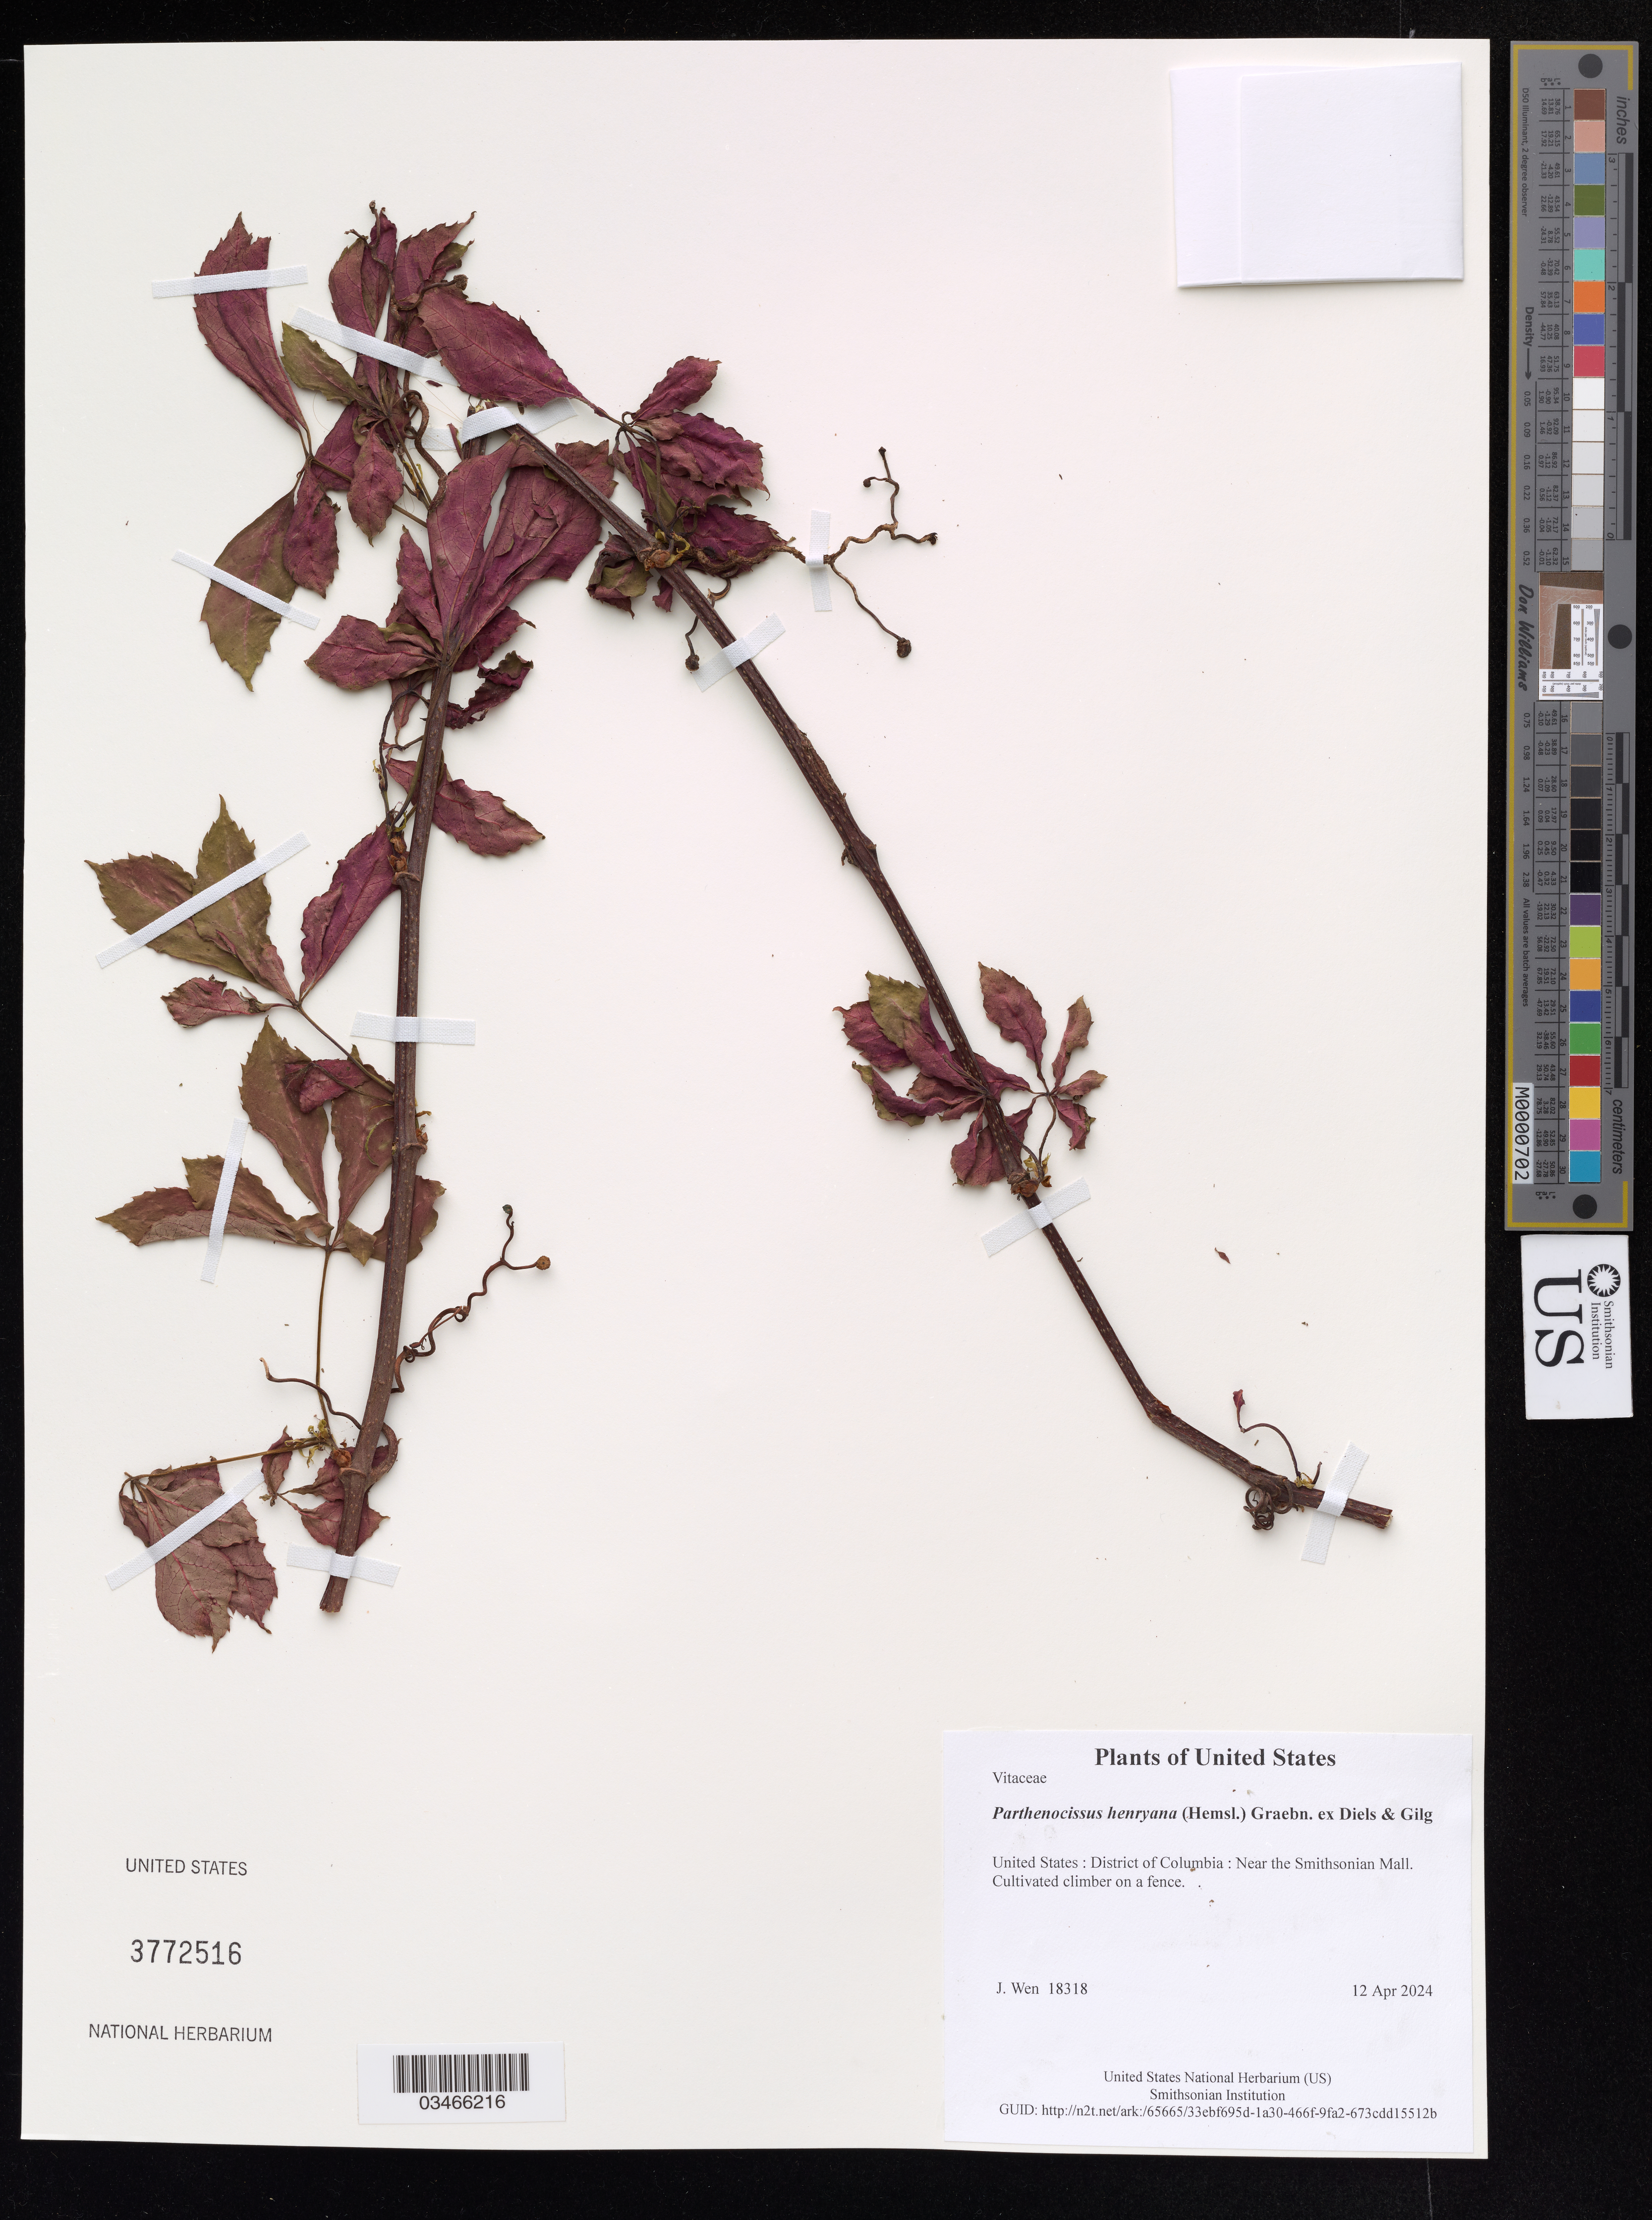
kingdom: Plantae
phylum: Tracheophyta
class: Magnoliopsida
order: Vitales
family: Vitaceae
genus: Parthenocissus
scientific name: Parthenocissus henryana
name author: (Hemsl.) Graebn. ex Diels & Gilg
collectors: J. Wen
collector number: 18318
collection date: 2024-04-12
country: United States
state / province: District of Columbia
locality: Near the Smithsonian Mall. Cultivated climber on a fence.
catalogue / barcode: US 3772516